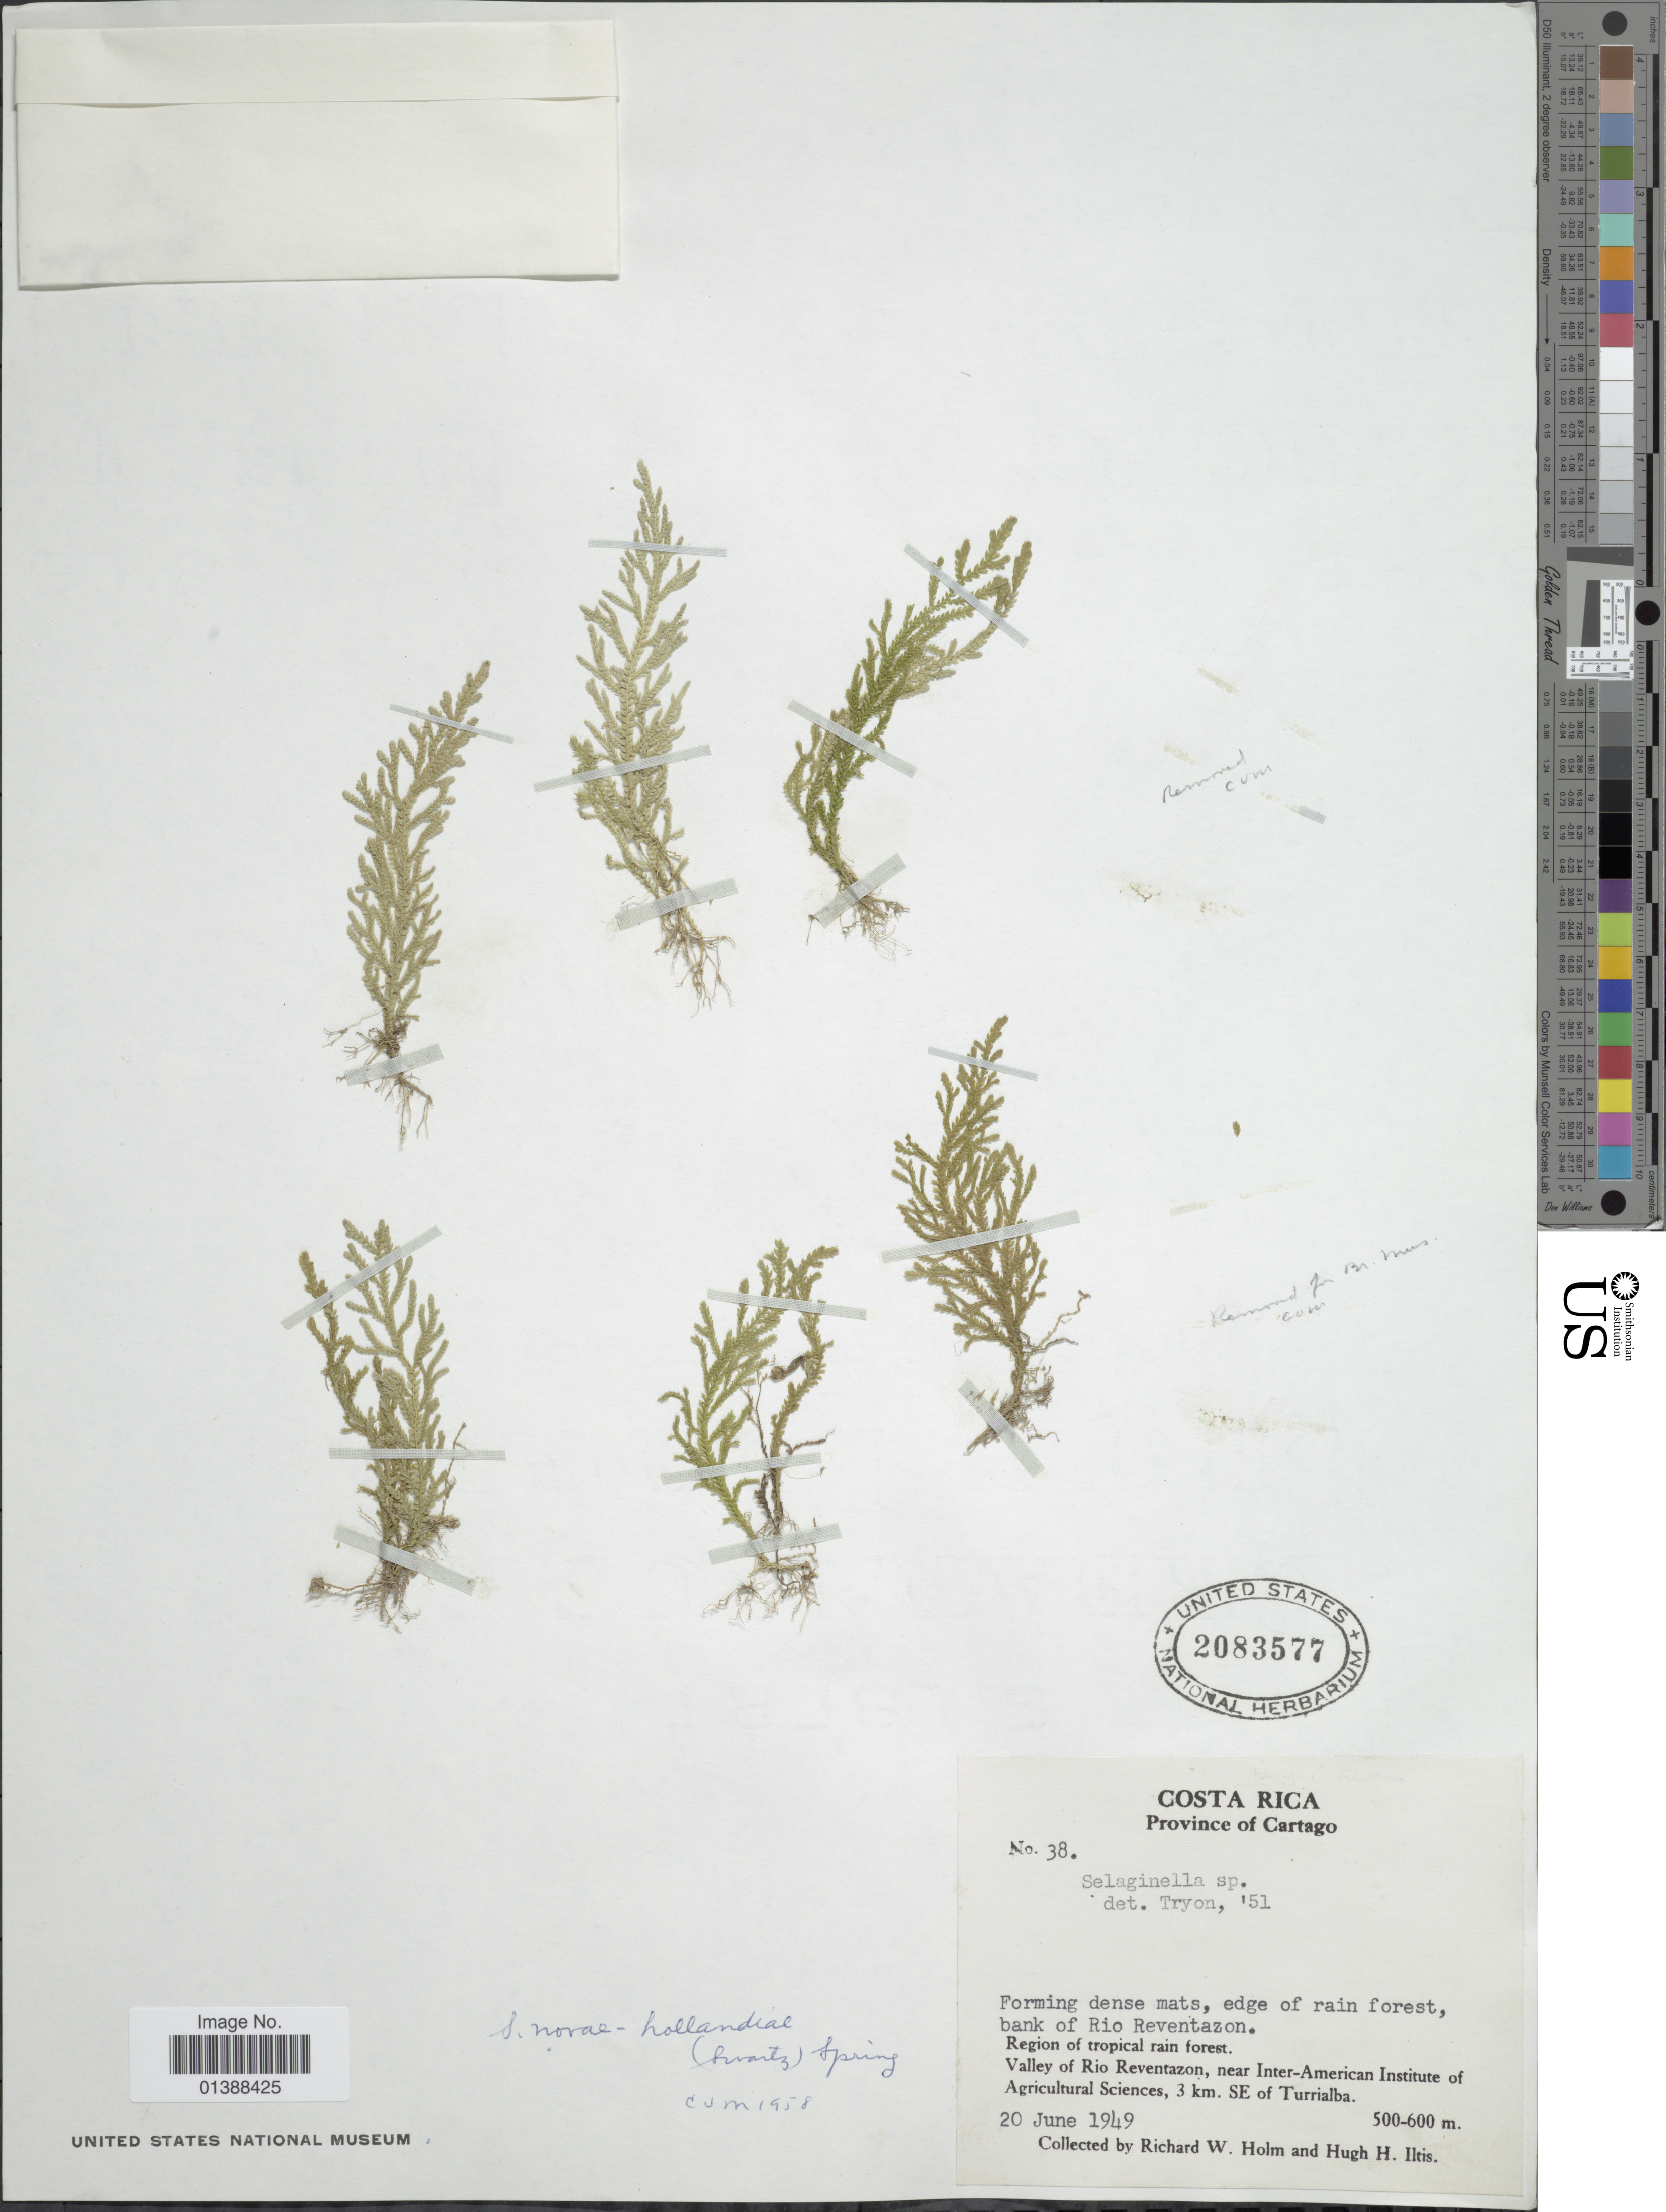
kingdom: Plantae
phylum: Tracheophyta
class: Lycopodiopsida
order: Selaginellales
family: Selaginellaceae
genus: Selaginella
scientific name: Selaginella mikeneei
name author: Valdespino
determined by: Valdespino, I. A., (PMA), Universidad de Panama (PANAMA)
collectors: R. W. Holm & H. H. Iltis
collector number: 38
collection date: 1949-06-20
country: Costa Rica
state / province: Cartago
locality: Bank of Rio Reventazon, Valley of Rio Reventazon, near Inter-American Institute of Agricultural Sciences, 3 km SE of Turrialba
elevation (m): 500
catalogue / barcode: US 2083577